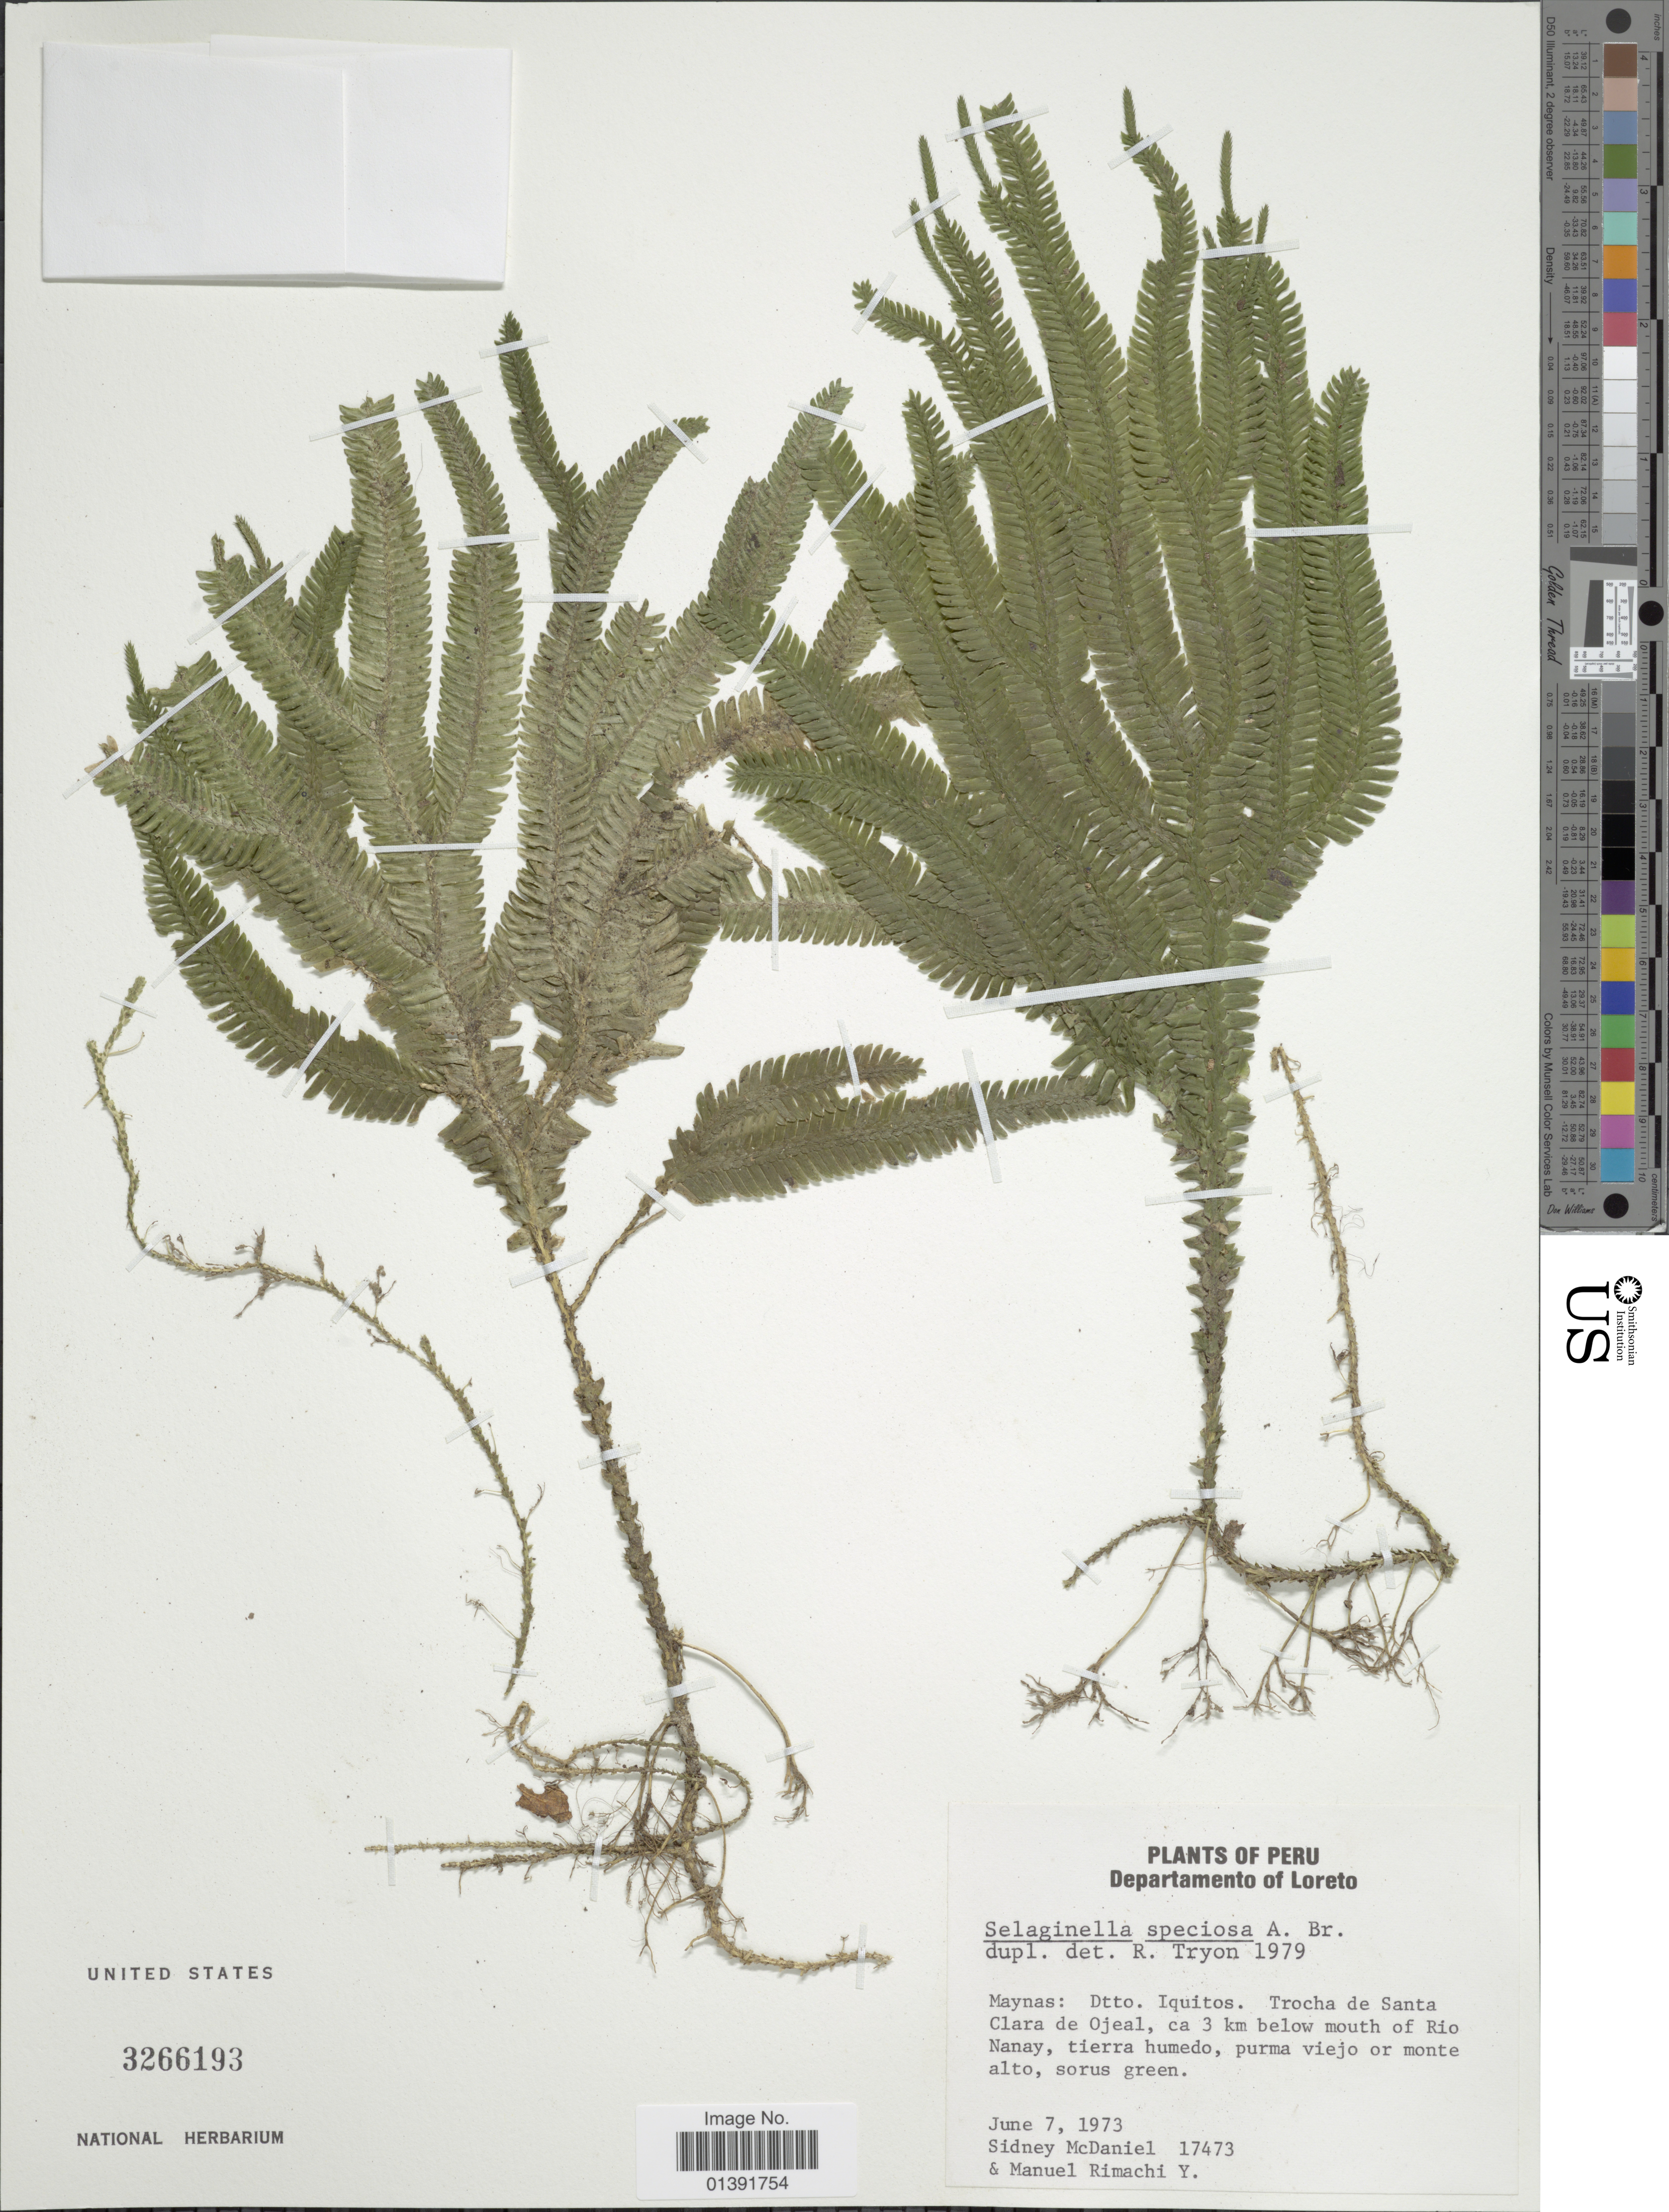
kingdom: Plantae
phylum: Tracheophyta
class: Lycopodiopsida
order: Selaginellales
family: Selaginellaceae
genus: Selaginella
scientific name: Selaginella speciosa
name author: A. Braun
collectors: S. McDaniel & M. Rimachi Y.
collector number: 17473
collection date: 1973-06-07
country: Peru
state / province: Loreto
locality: Maynas: Dtto. Iquitos, Trocha de Santa Clara de Ojeal, ca. 3 km below mouth of Rio Nanay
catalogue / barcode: US 3266193